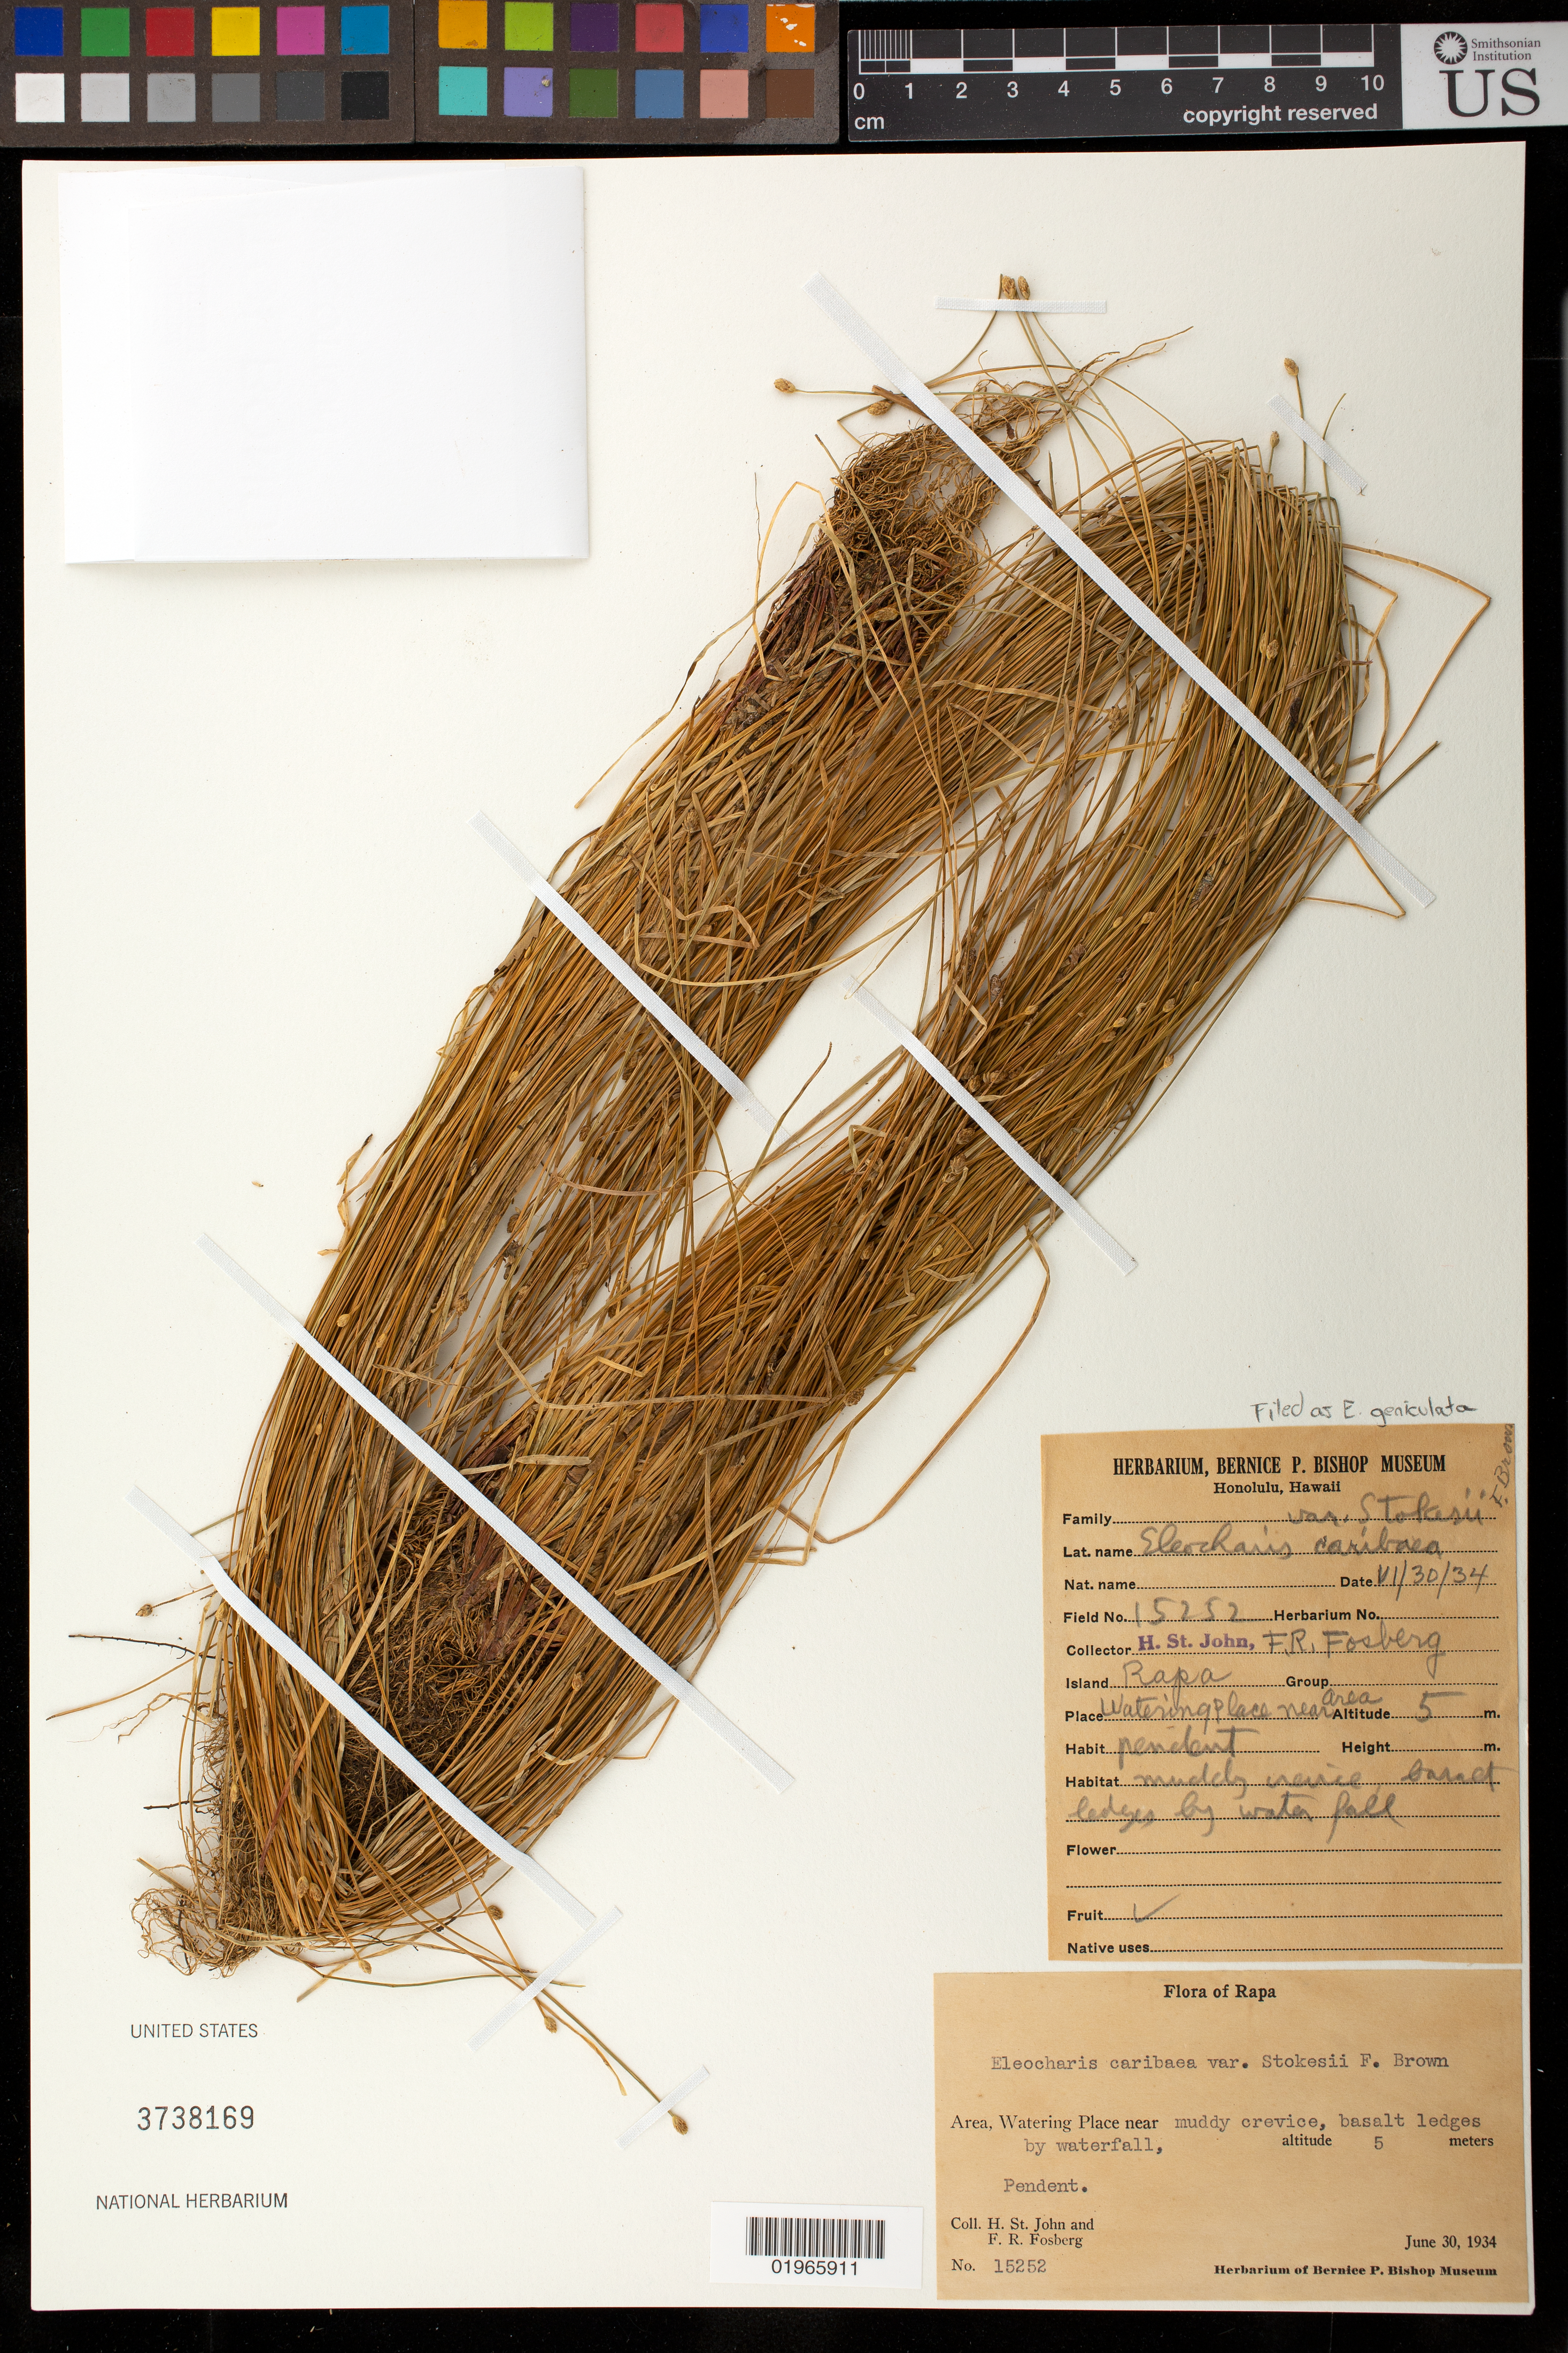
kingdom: Plantae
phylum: Tracheophyta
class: Liliopsida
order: Poales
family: Cyperaceae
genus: Eleocharis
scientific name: Eleocharis geniculata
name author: (L.) Roem. & Schult.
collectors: H. St. John & F. R. Fosberg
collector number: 15252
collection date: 1934-06-30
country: French Polynesia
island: Rapa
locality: Rapa. Area, Watering Place near muddy crevice, basalt ledges by waterfall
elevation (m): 5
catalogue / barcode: US 3738169